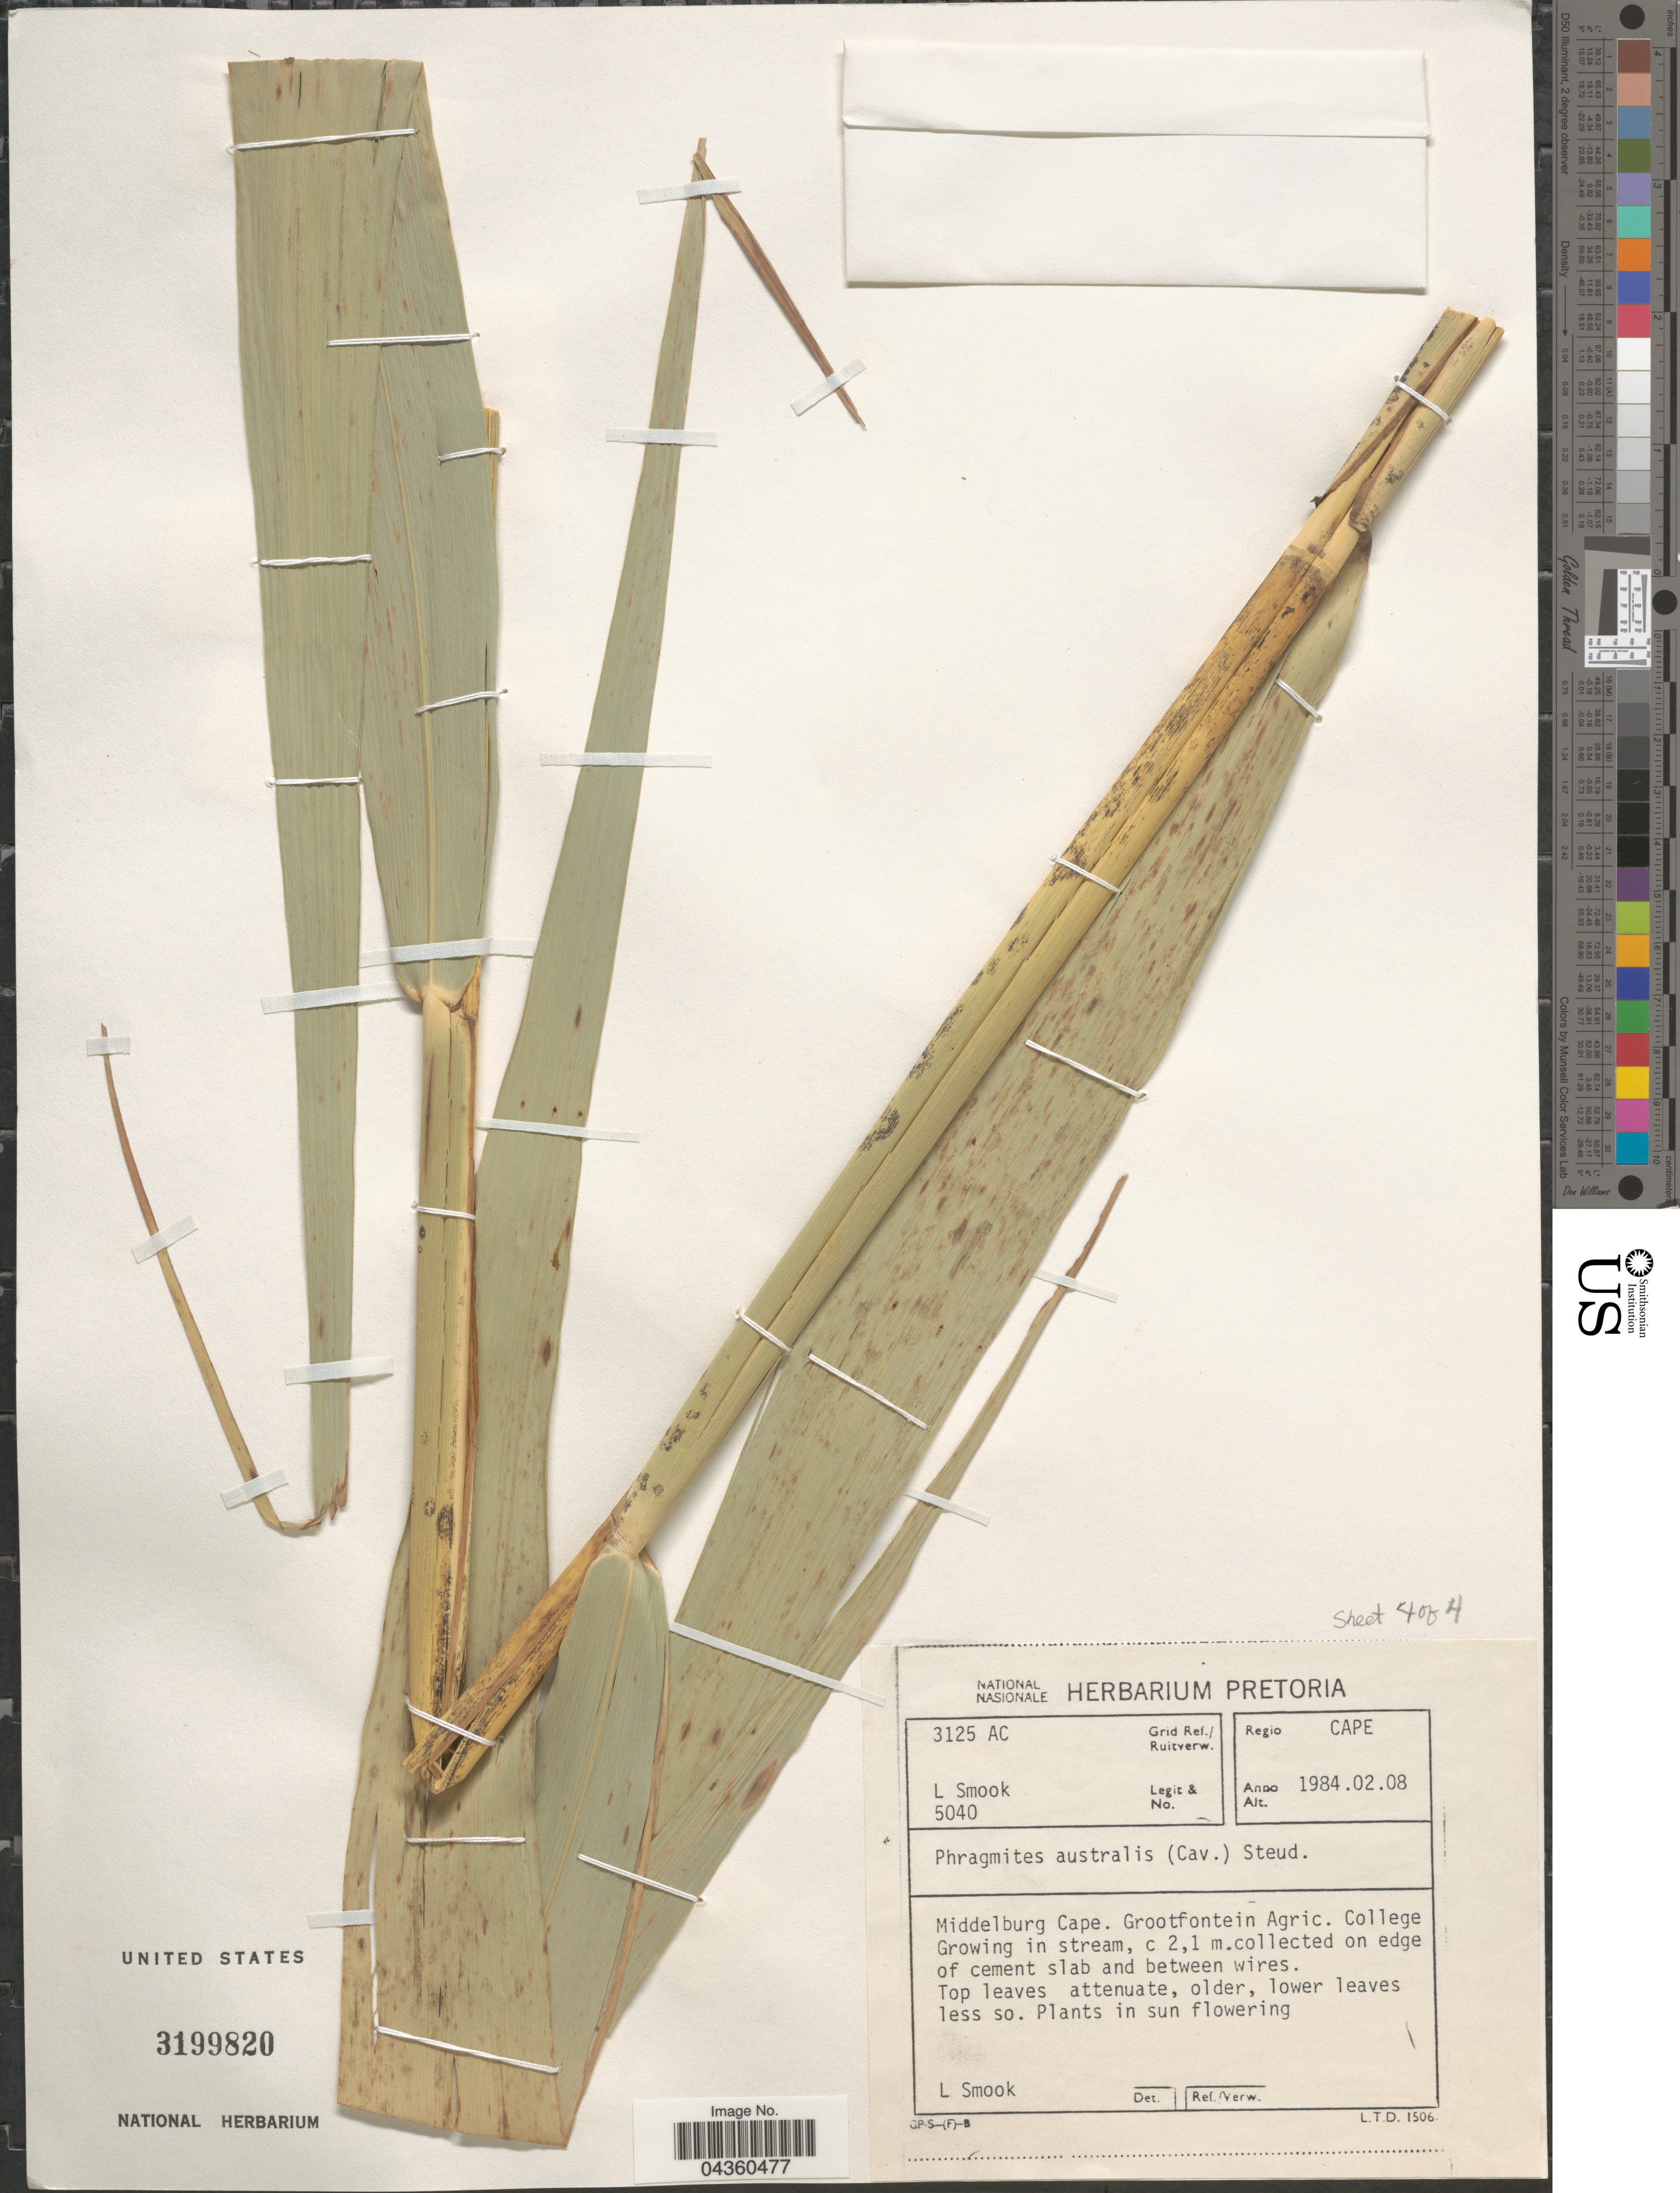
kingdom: Plantae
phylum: Tracheophyta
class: Liliopsida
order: Poales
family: Poaceae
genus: Phragmites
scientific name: Phragmites australis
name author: (Cav.) Trin. ex Steud.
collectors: L. Smook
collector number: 5040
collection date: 1984-02-08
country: South Africa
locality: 3125 AC Grid Ref./Ruitverw. Regio Cape. Middelburg Cape. Grootfontein Agric. College.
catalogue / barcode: US 3199820